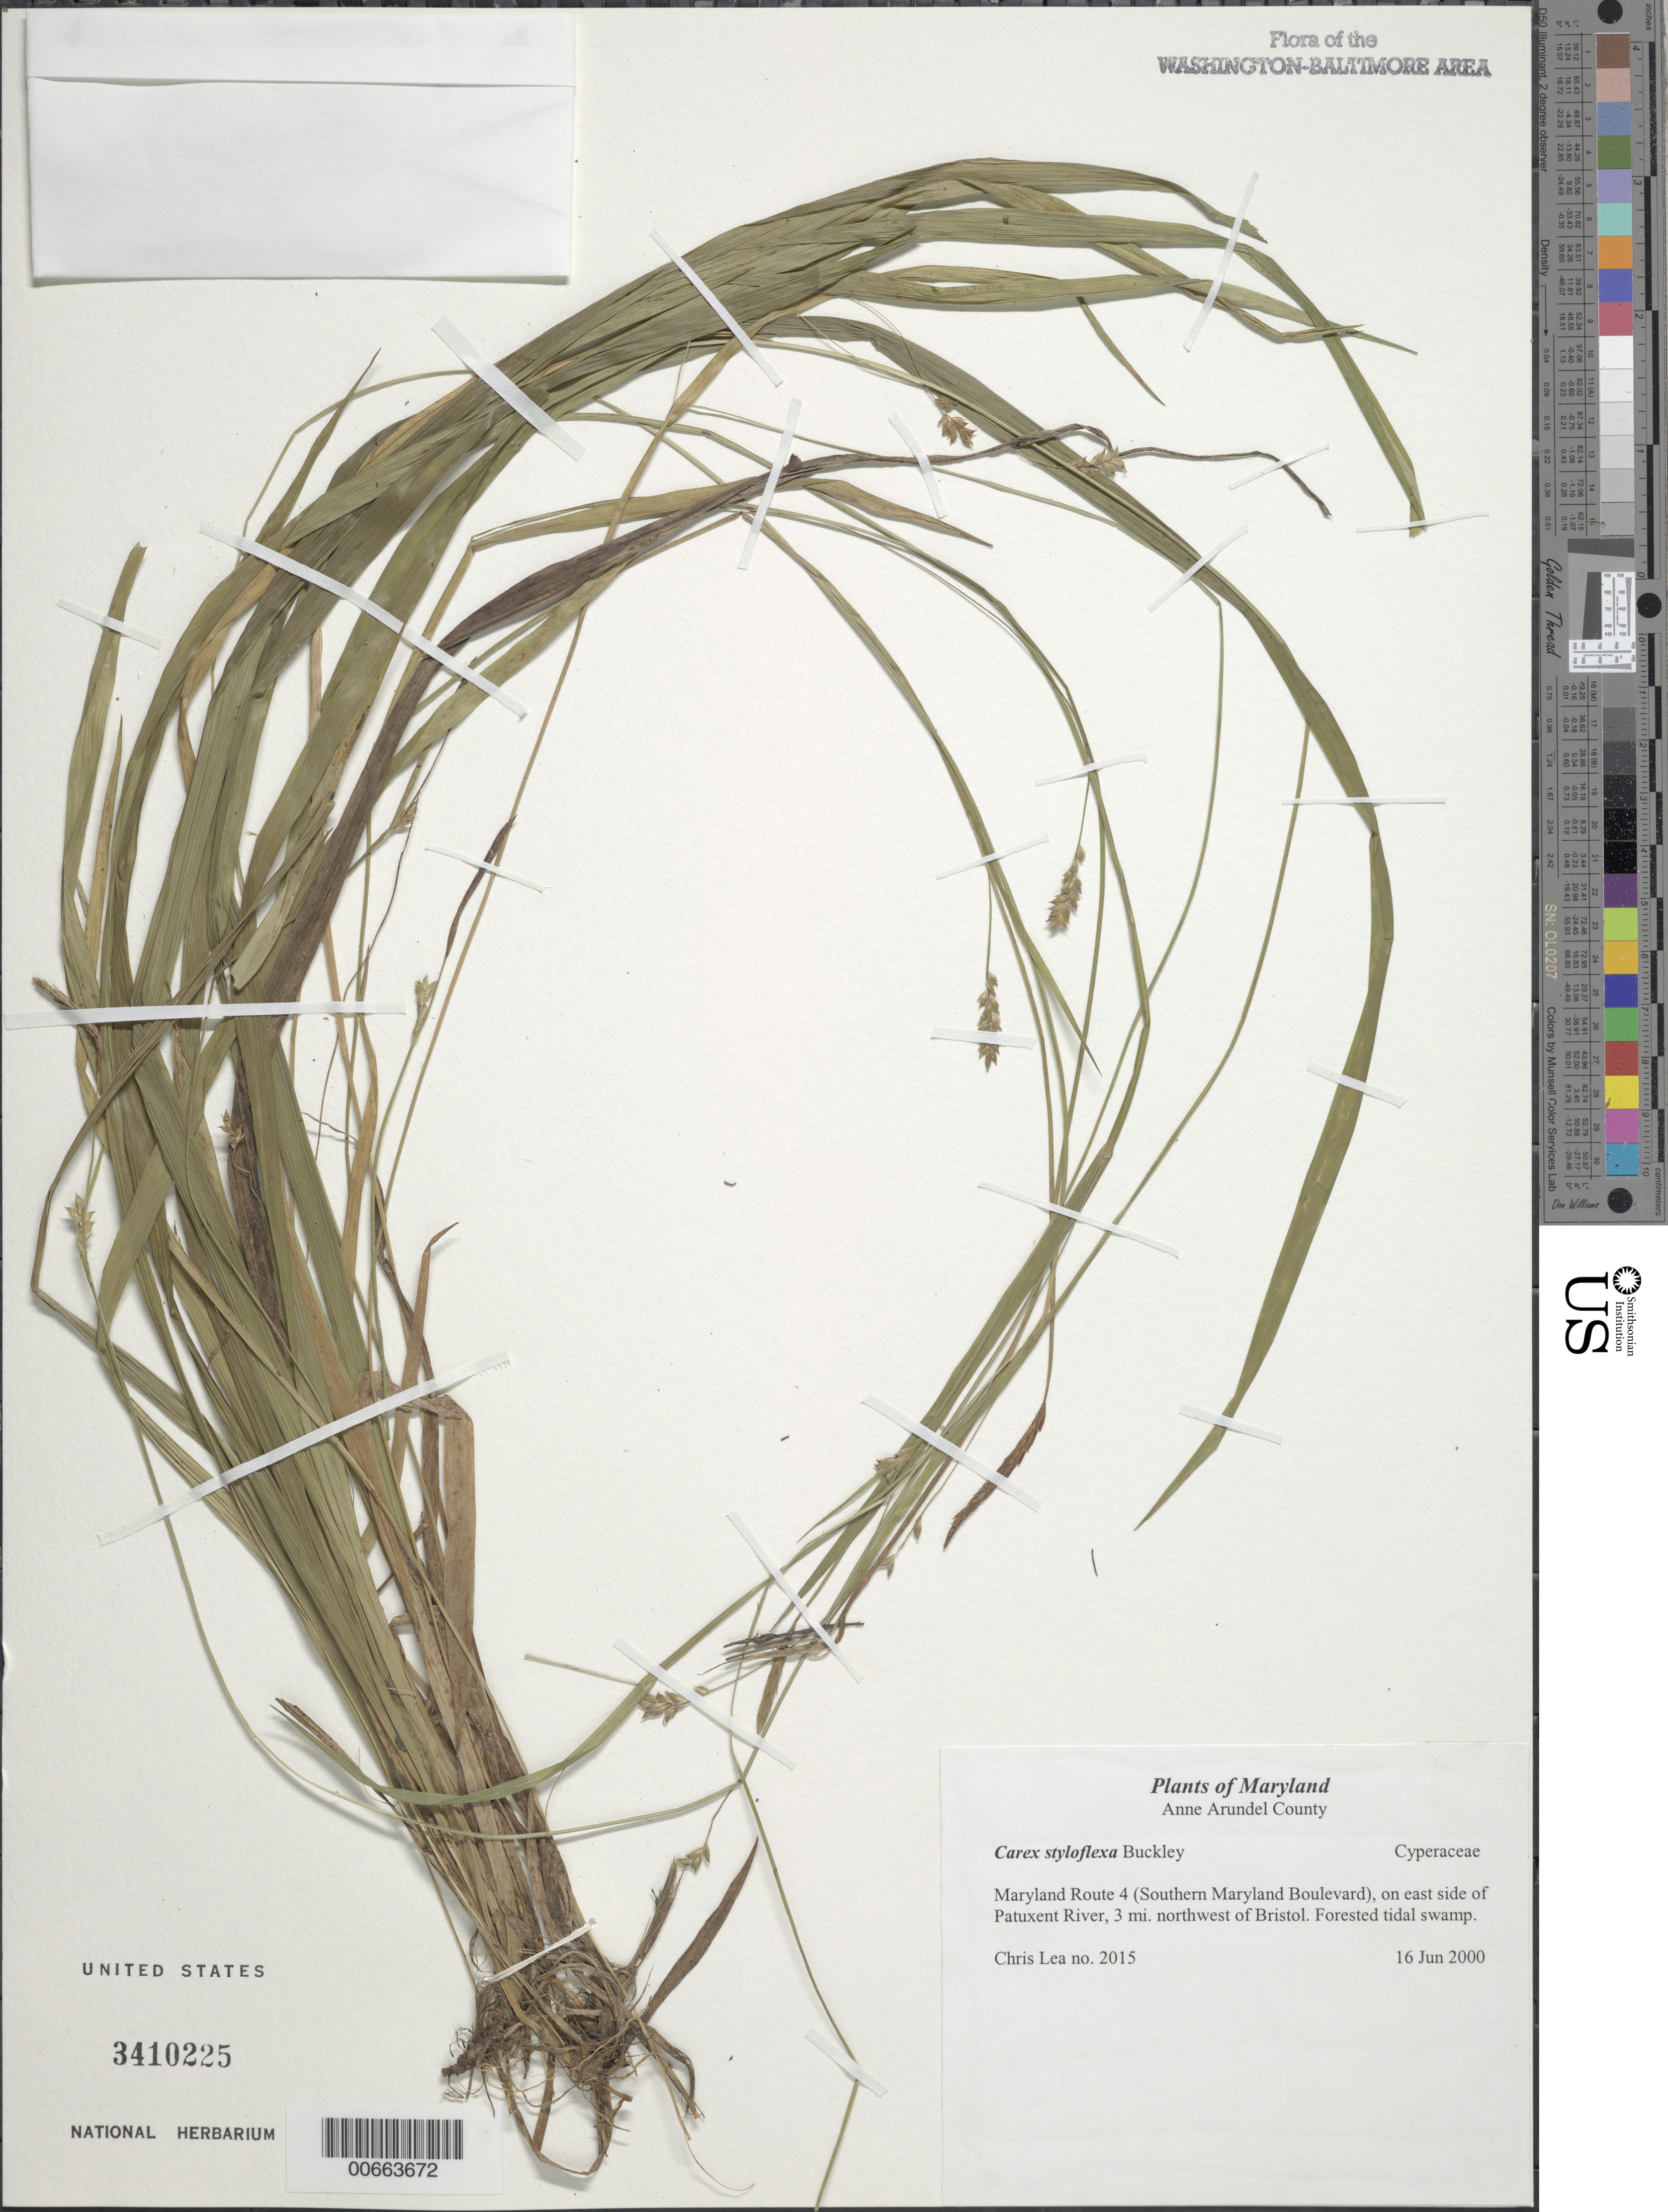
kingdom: Plantae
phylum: Tracheophyta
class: Liliopsida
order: Poales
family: Cyperaceae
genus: Carex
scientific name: Carex styloflexa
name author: Buckley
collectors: C. Lea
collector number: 2015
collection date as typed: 16 Jun 2000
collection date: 2000-06-16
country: United States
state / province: Maryland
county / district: Anne Arundel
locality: Maryland Route 4 (Southern Maryland Boulevard), on east side of Patuxent River, 3 mi. northwest of Bristol.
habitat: Forest tidal swamp.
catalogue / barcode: US 3410225